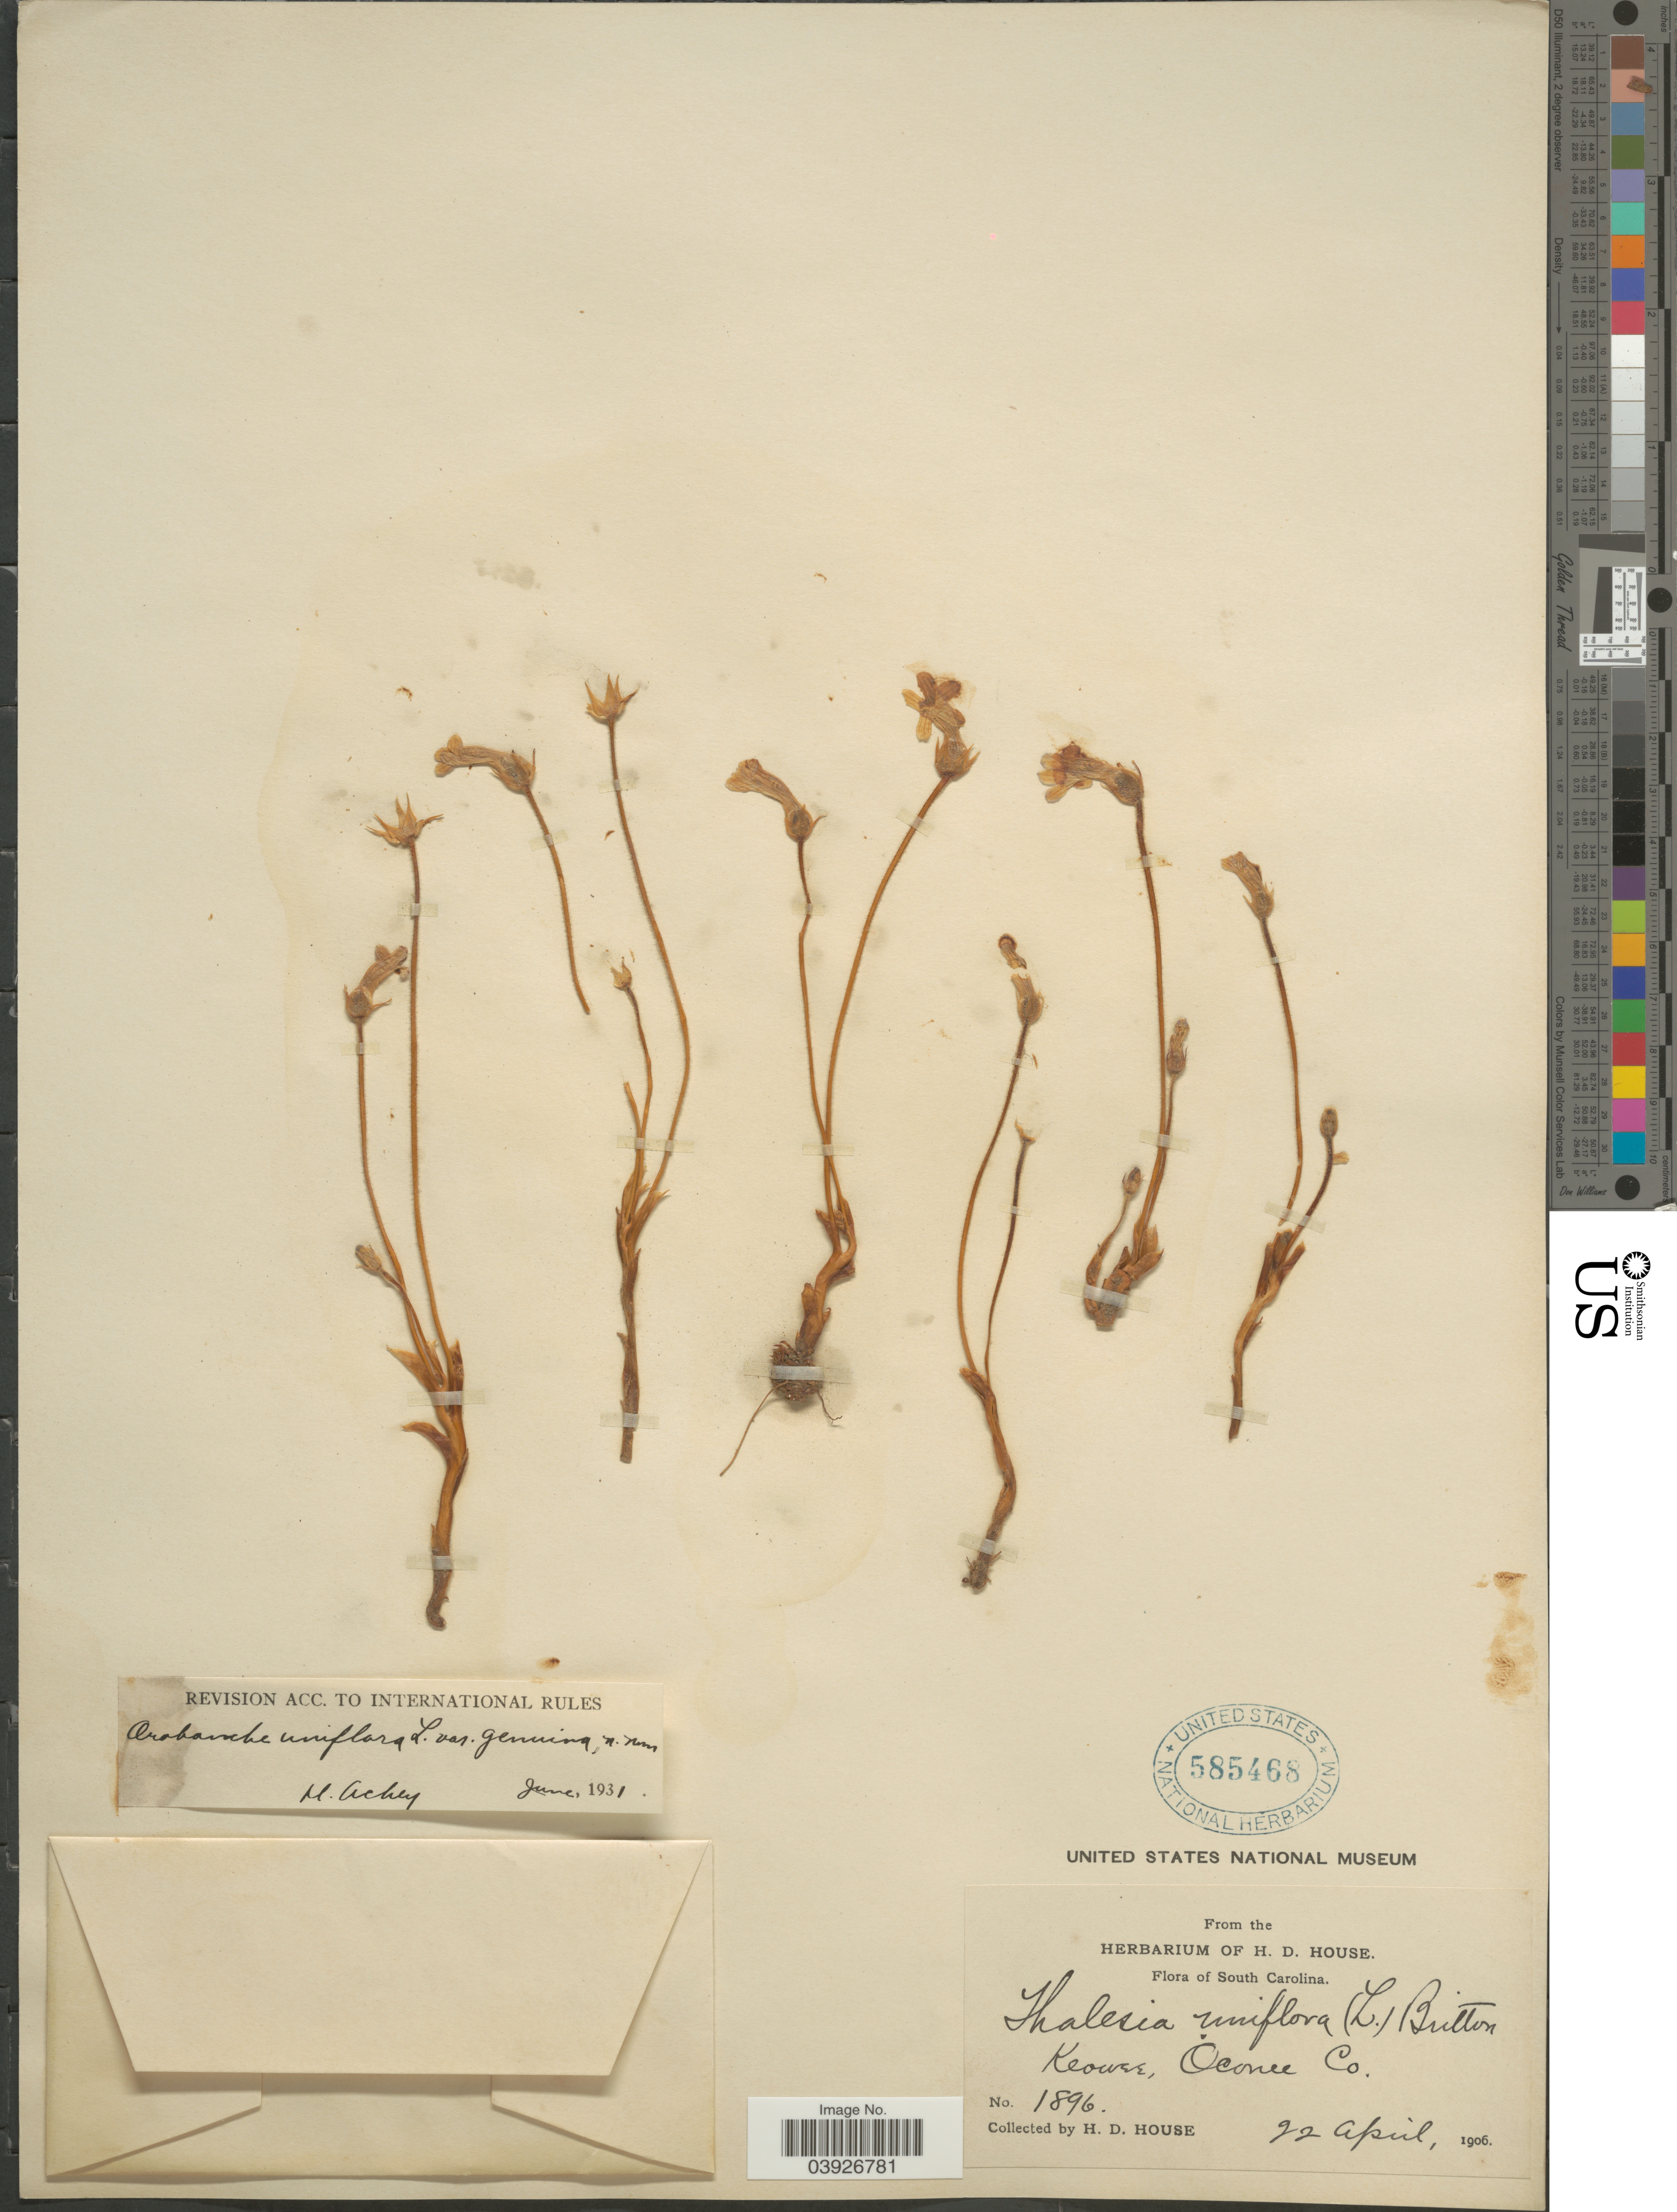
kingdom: Plantae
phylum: Tracheophyta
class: Magnoliopsida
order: Lamiales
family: Orobanchaceae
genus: Aphyllon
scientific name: Aphyllon uniflorum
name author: A. Gray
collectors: H. D. House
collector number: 1896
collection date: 1906-04-22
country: United States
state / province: South Carolina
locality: Keowee, Oconee Co.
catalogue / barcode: US 585468